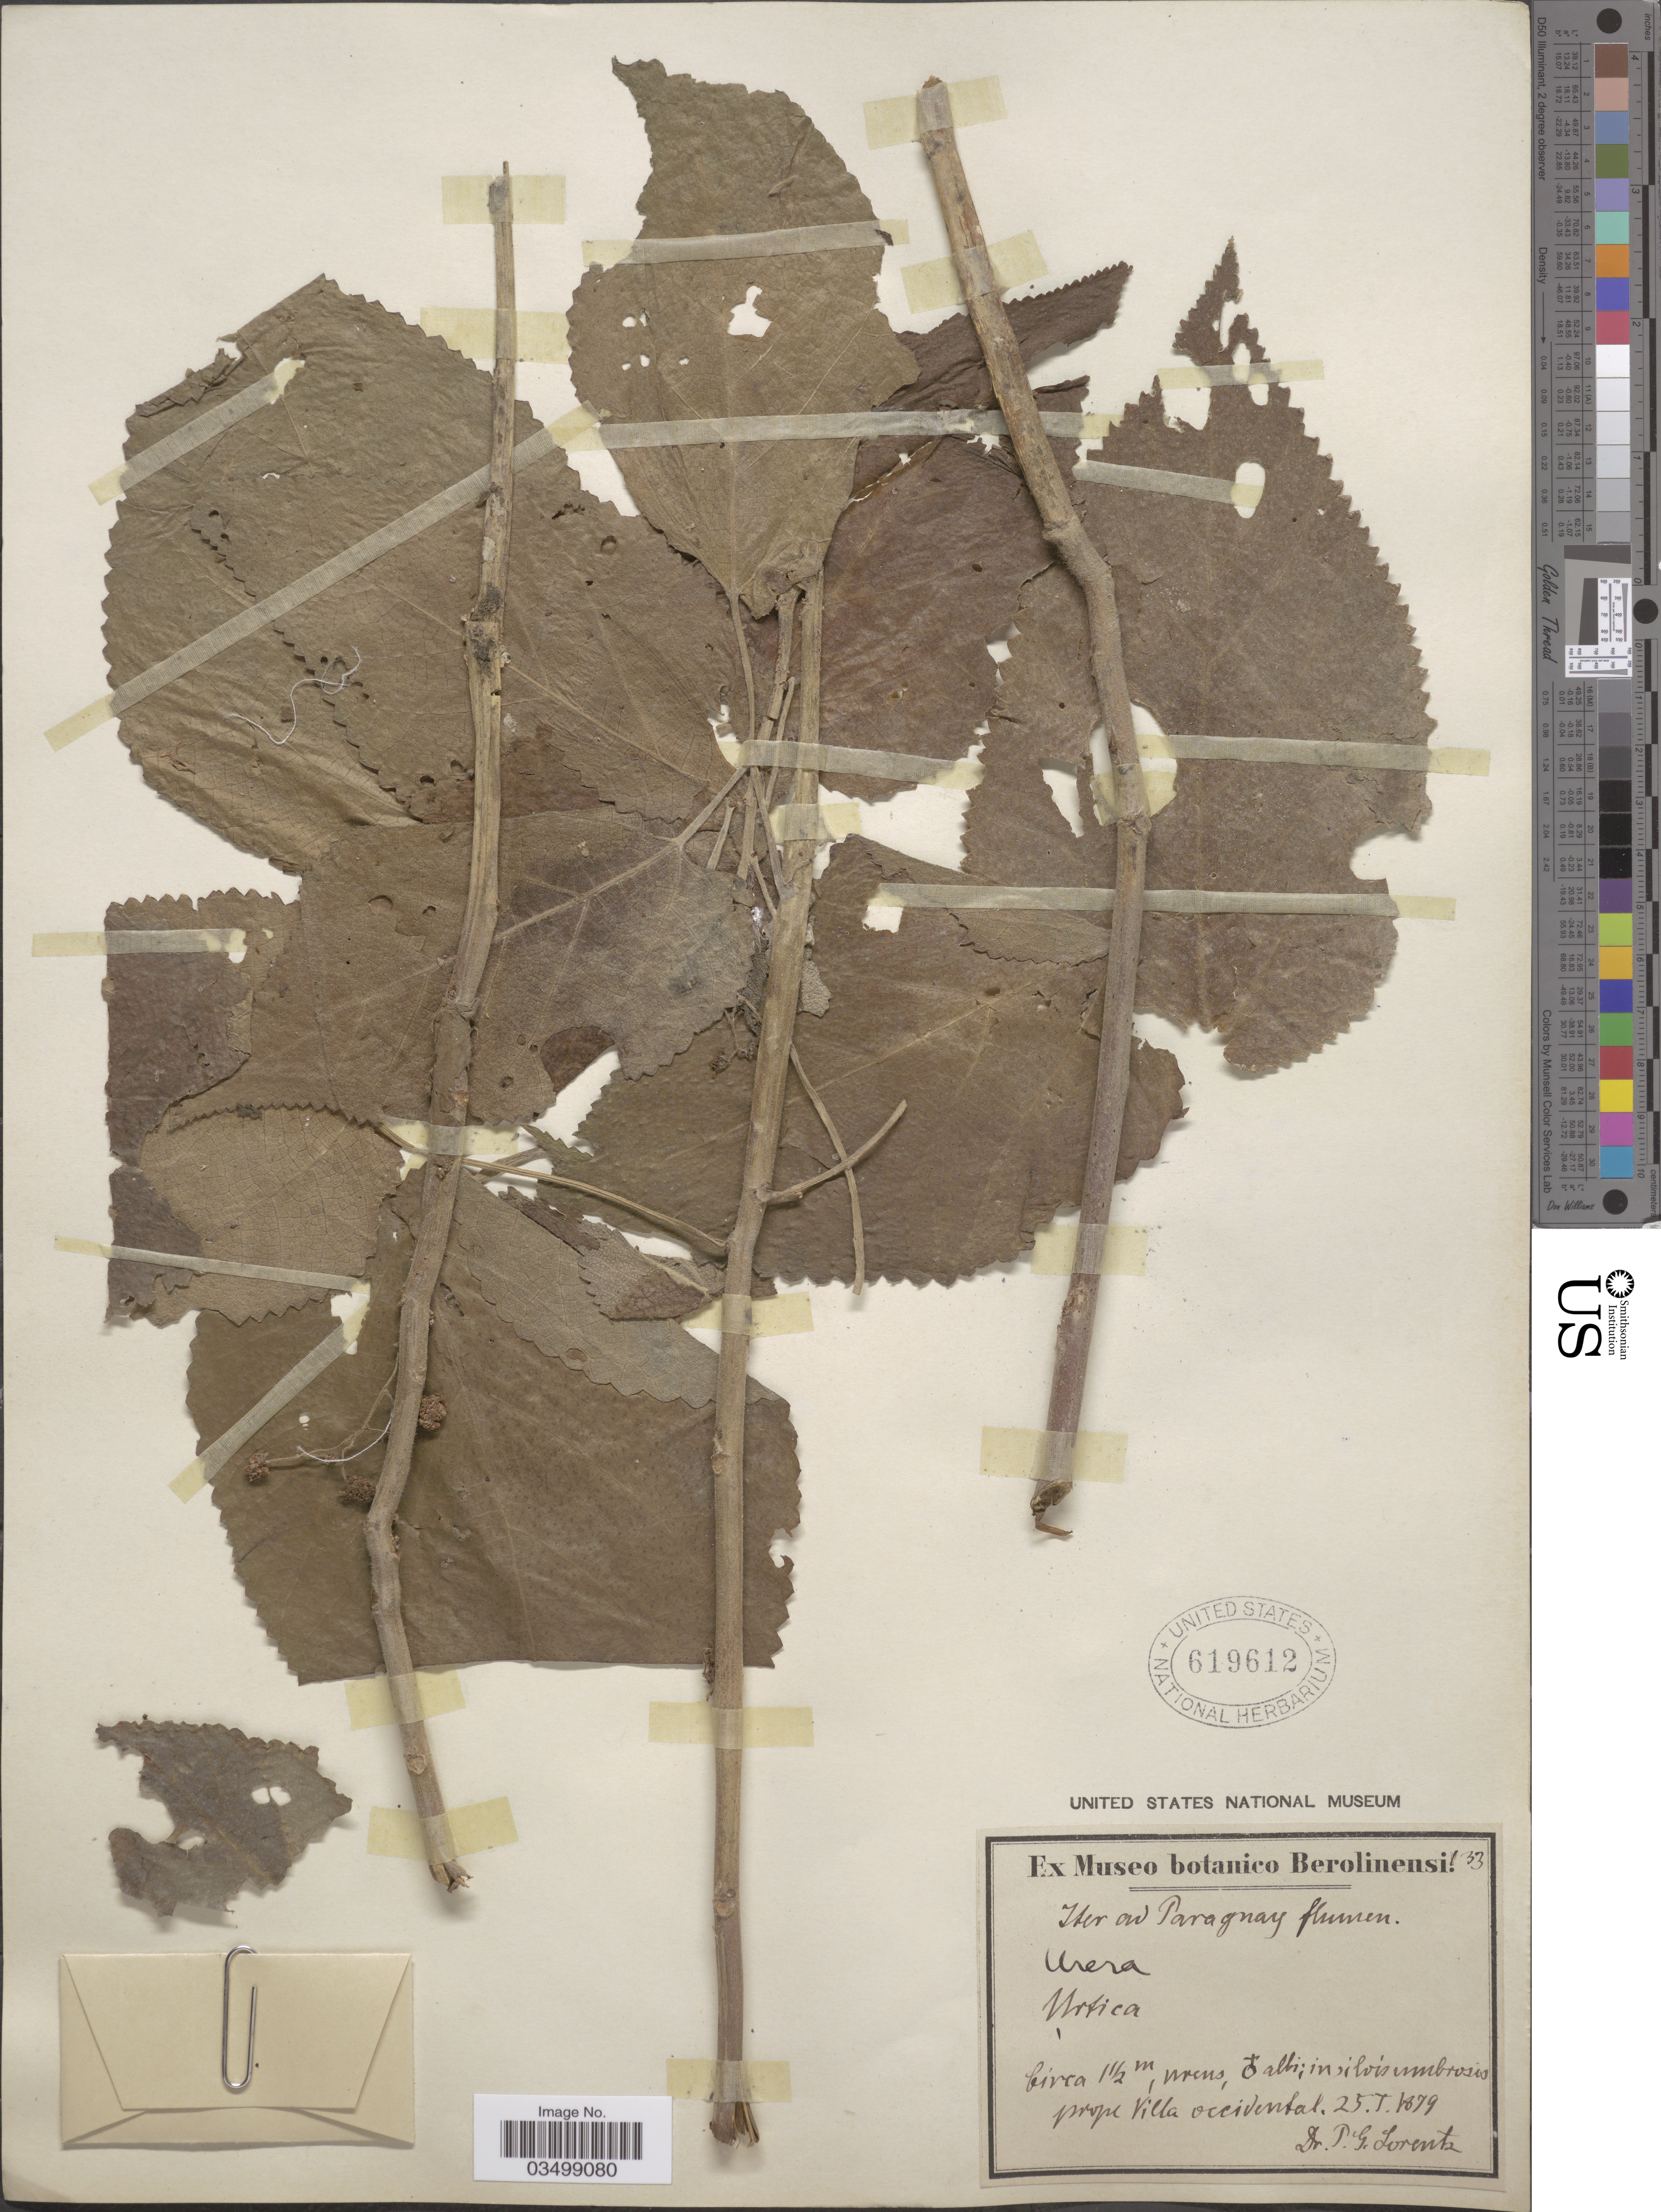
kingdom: Plantae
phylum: Tracheophyta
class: Magnoliopsida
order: Rosales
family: Urticaceae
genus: Urera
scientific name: Urera caracasana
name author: (Jacq.) Gaudich. ex Griseb.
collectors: P. G. Lorentz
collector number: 133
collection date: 1879-01-25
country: Paraguay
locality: Iter ad Paraguay flumen. Prope Villa occidental.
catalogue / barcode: US 619612